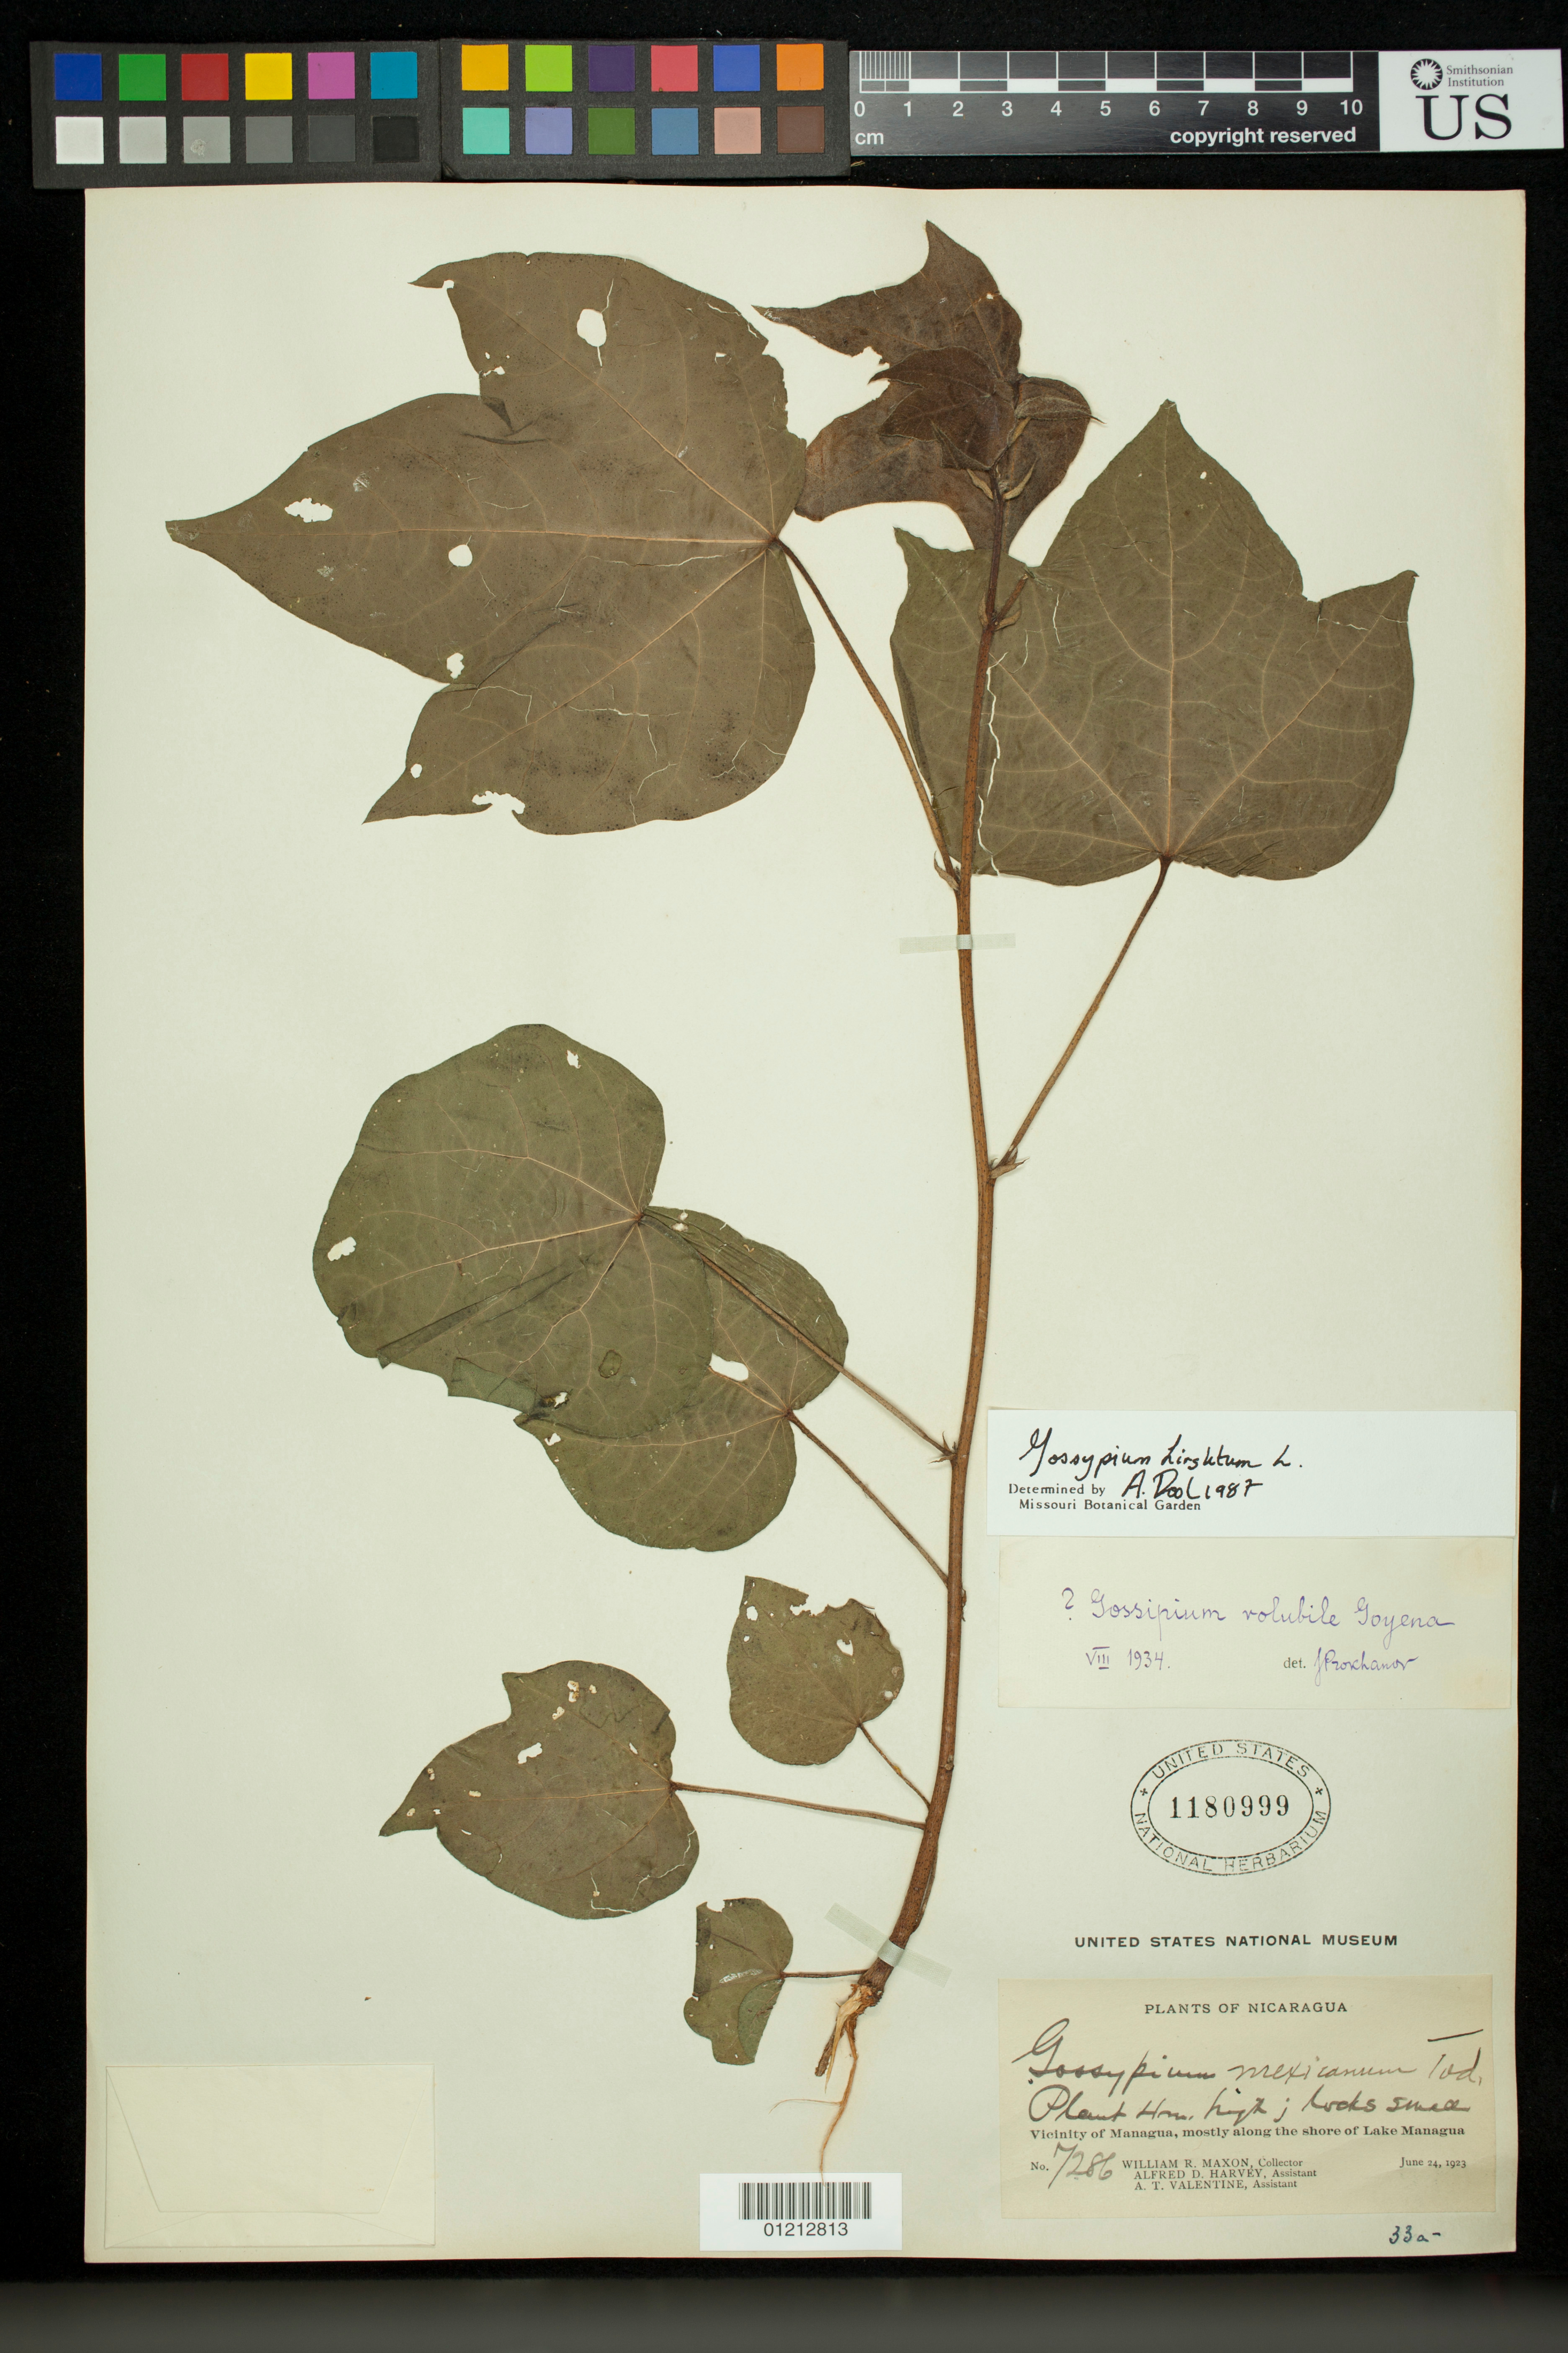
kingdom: Plantae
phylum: Tracheophyta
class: Magnoliopsida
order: Malvales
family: Malvaceae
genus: Gossypium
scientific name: Gossypium hirsutum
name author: L.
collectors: W. R. Maxon, A. D. Harvey & A. Valentine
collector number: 7286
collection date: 1923-06-24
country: Nicaragua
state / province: Managua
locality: Vicinity of Managua, mostly along the shore of Lake Managua.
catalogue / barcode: US 1180999